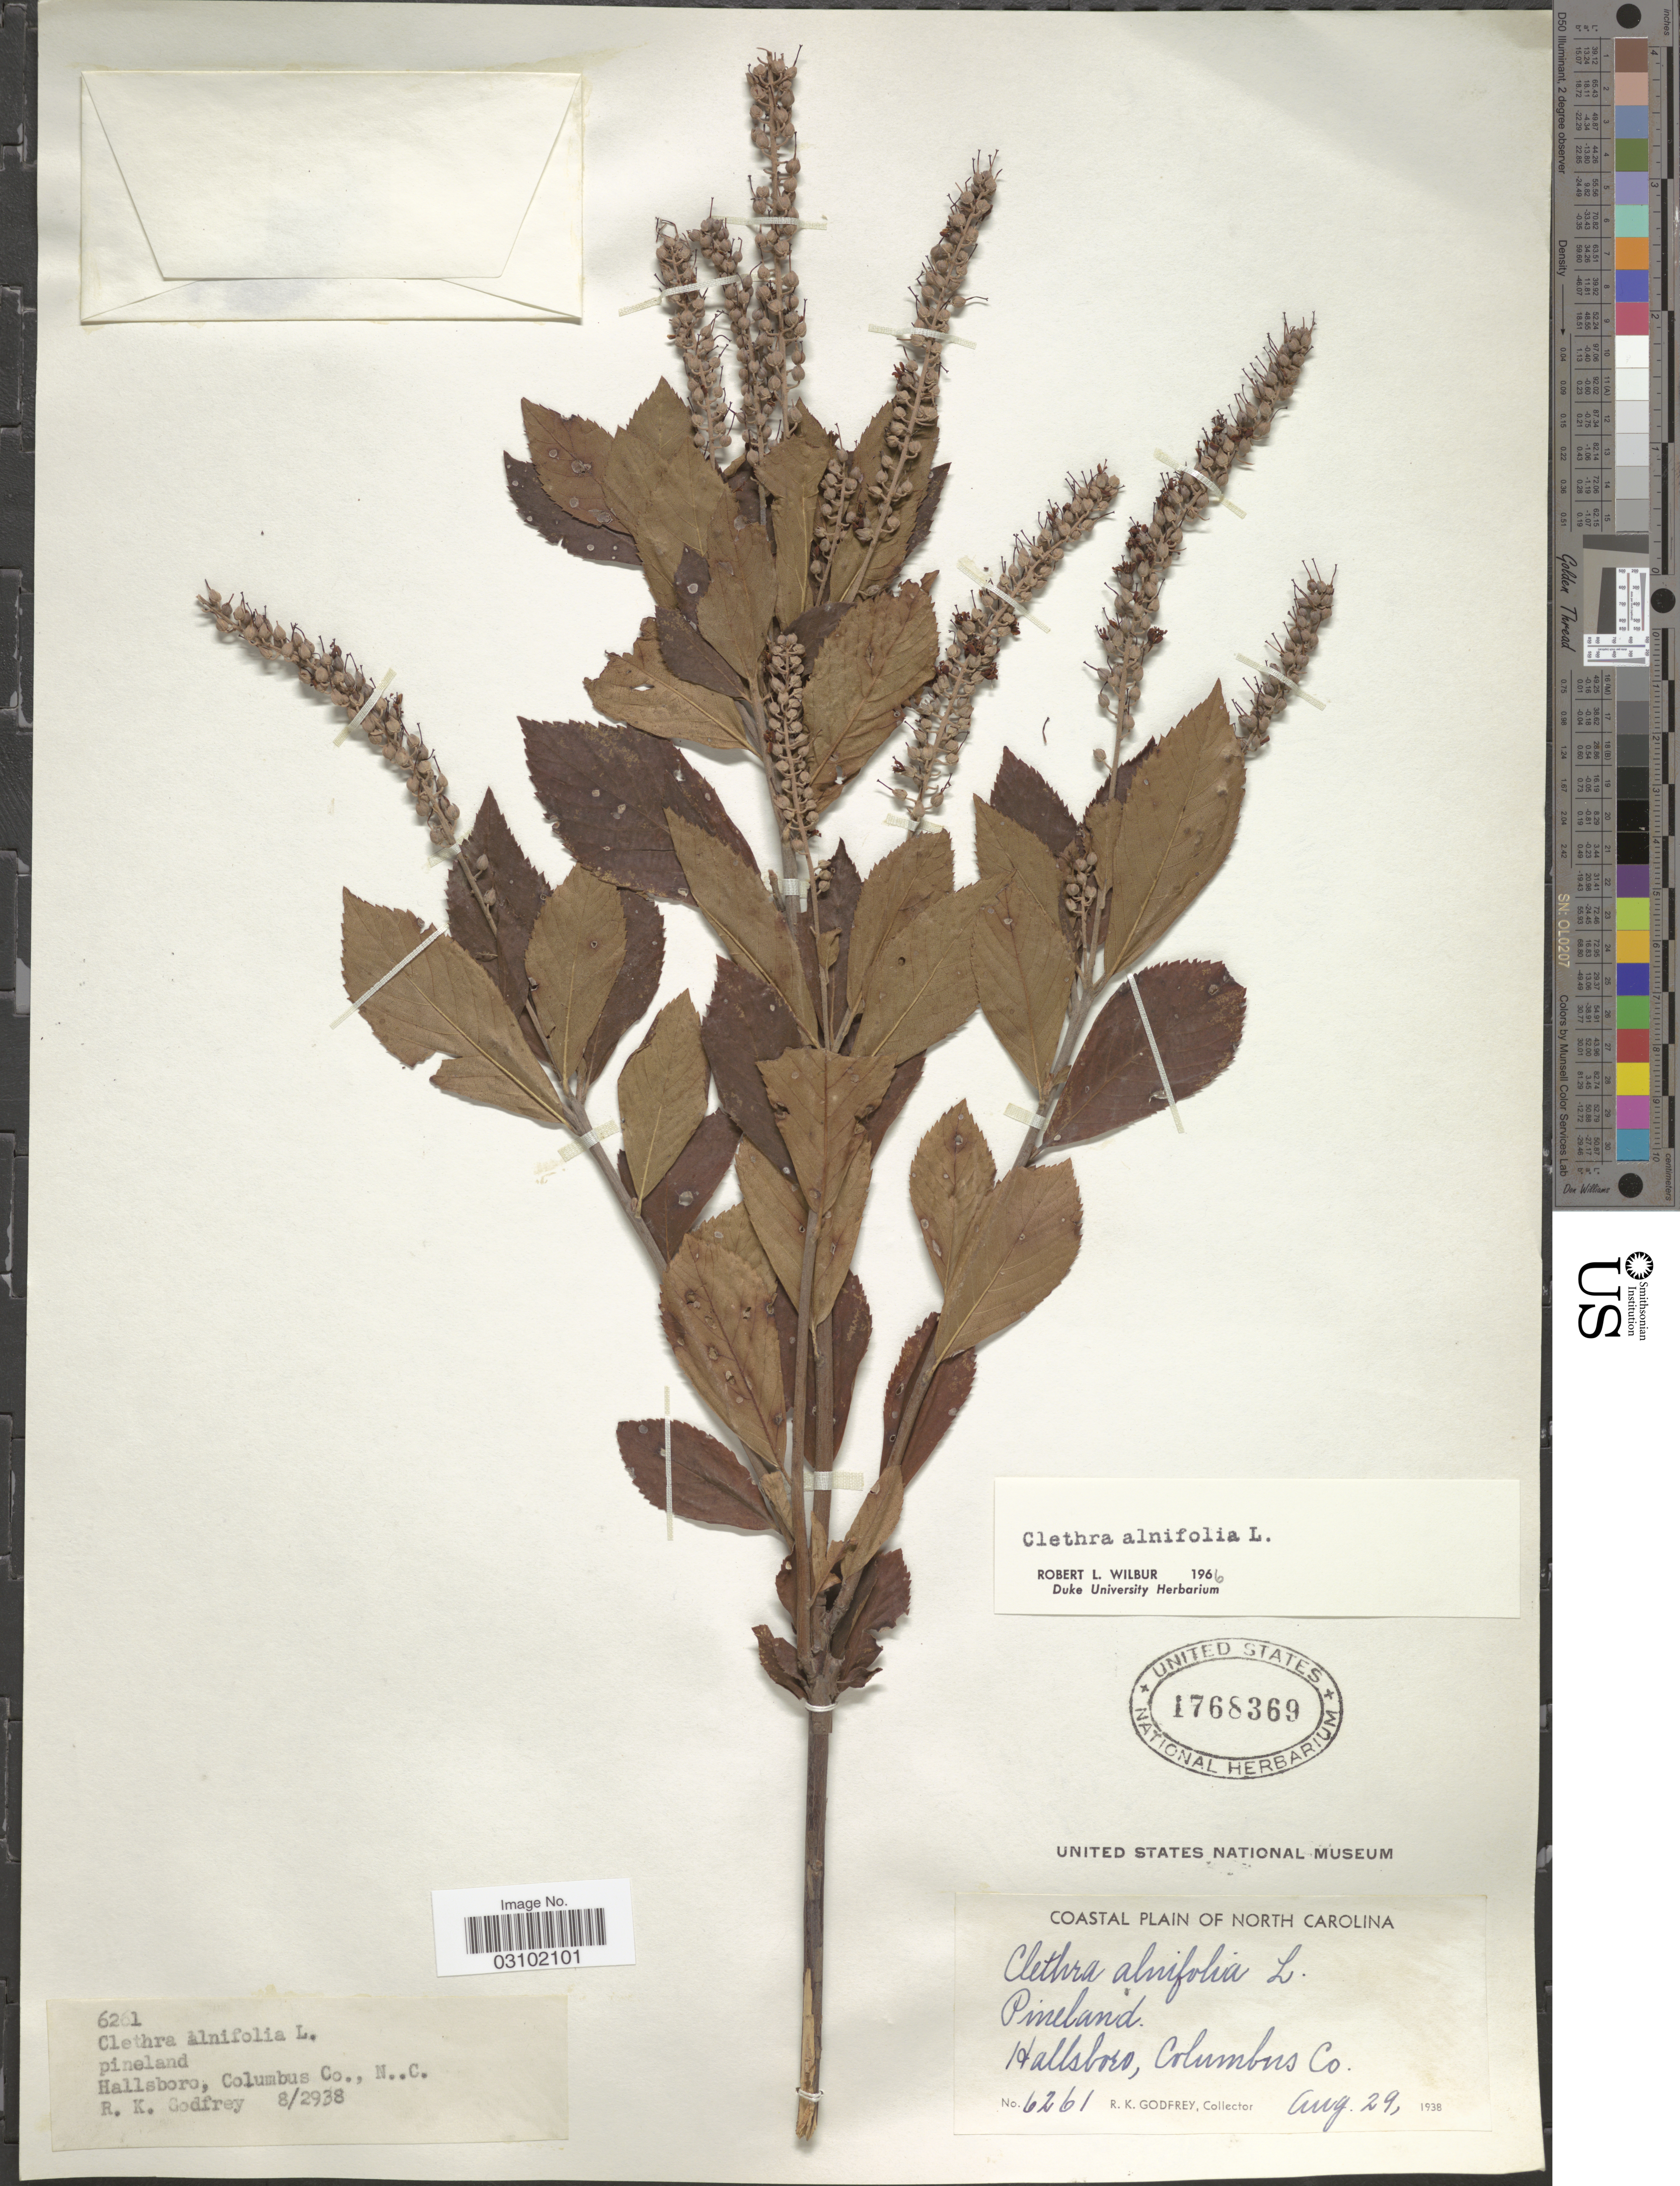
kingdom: Plantae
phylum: Tracheophyta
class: Magnoliopsida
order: Ericales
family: Clethraceae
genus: Clethra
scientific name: Clethra alnifolia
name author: L.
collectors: R. K. Godfrey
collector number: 6261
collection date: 1938-08-29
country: United States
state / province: North Carolina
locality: Coastal Plain of North Carolina, Hallsboro, Columbus Co.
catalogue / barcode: US 1768369